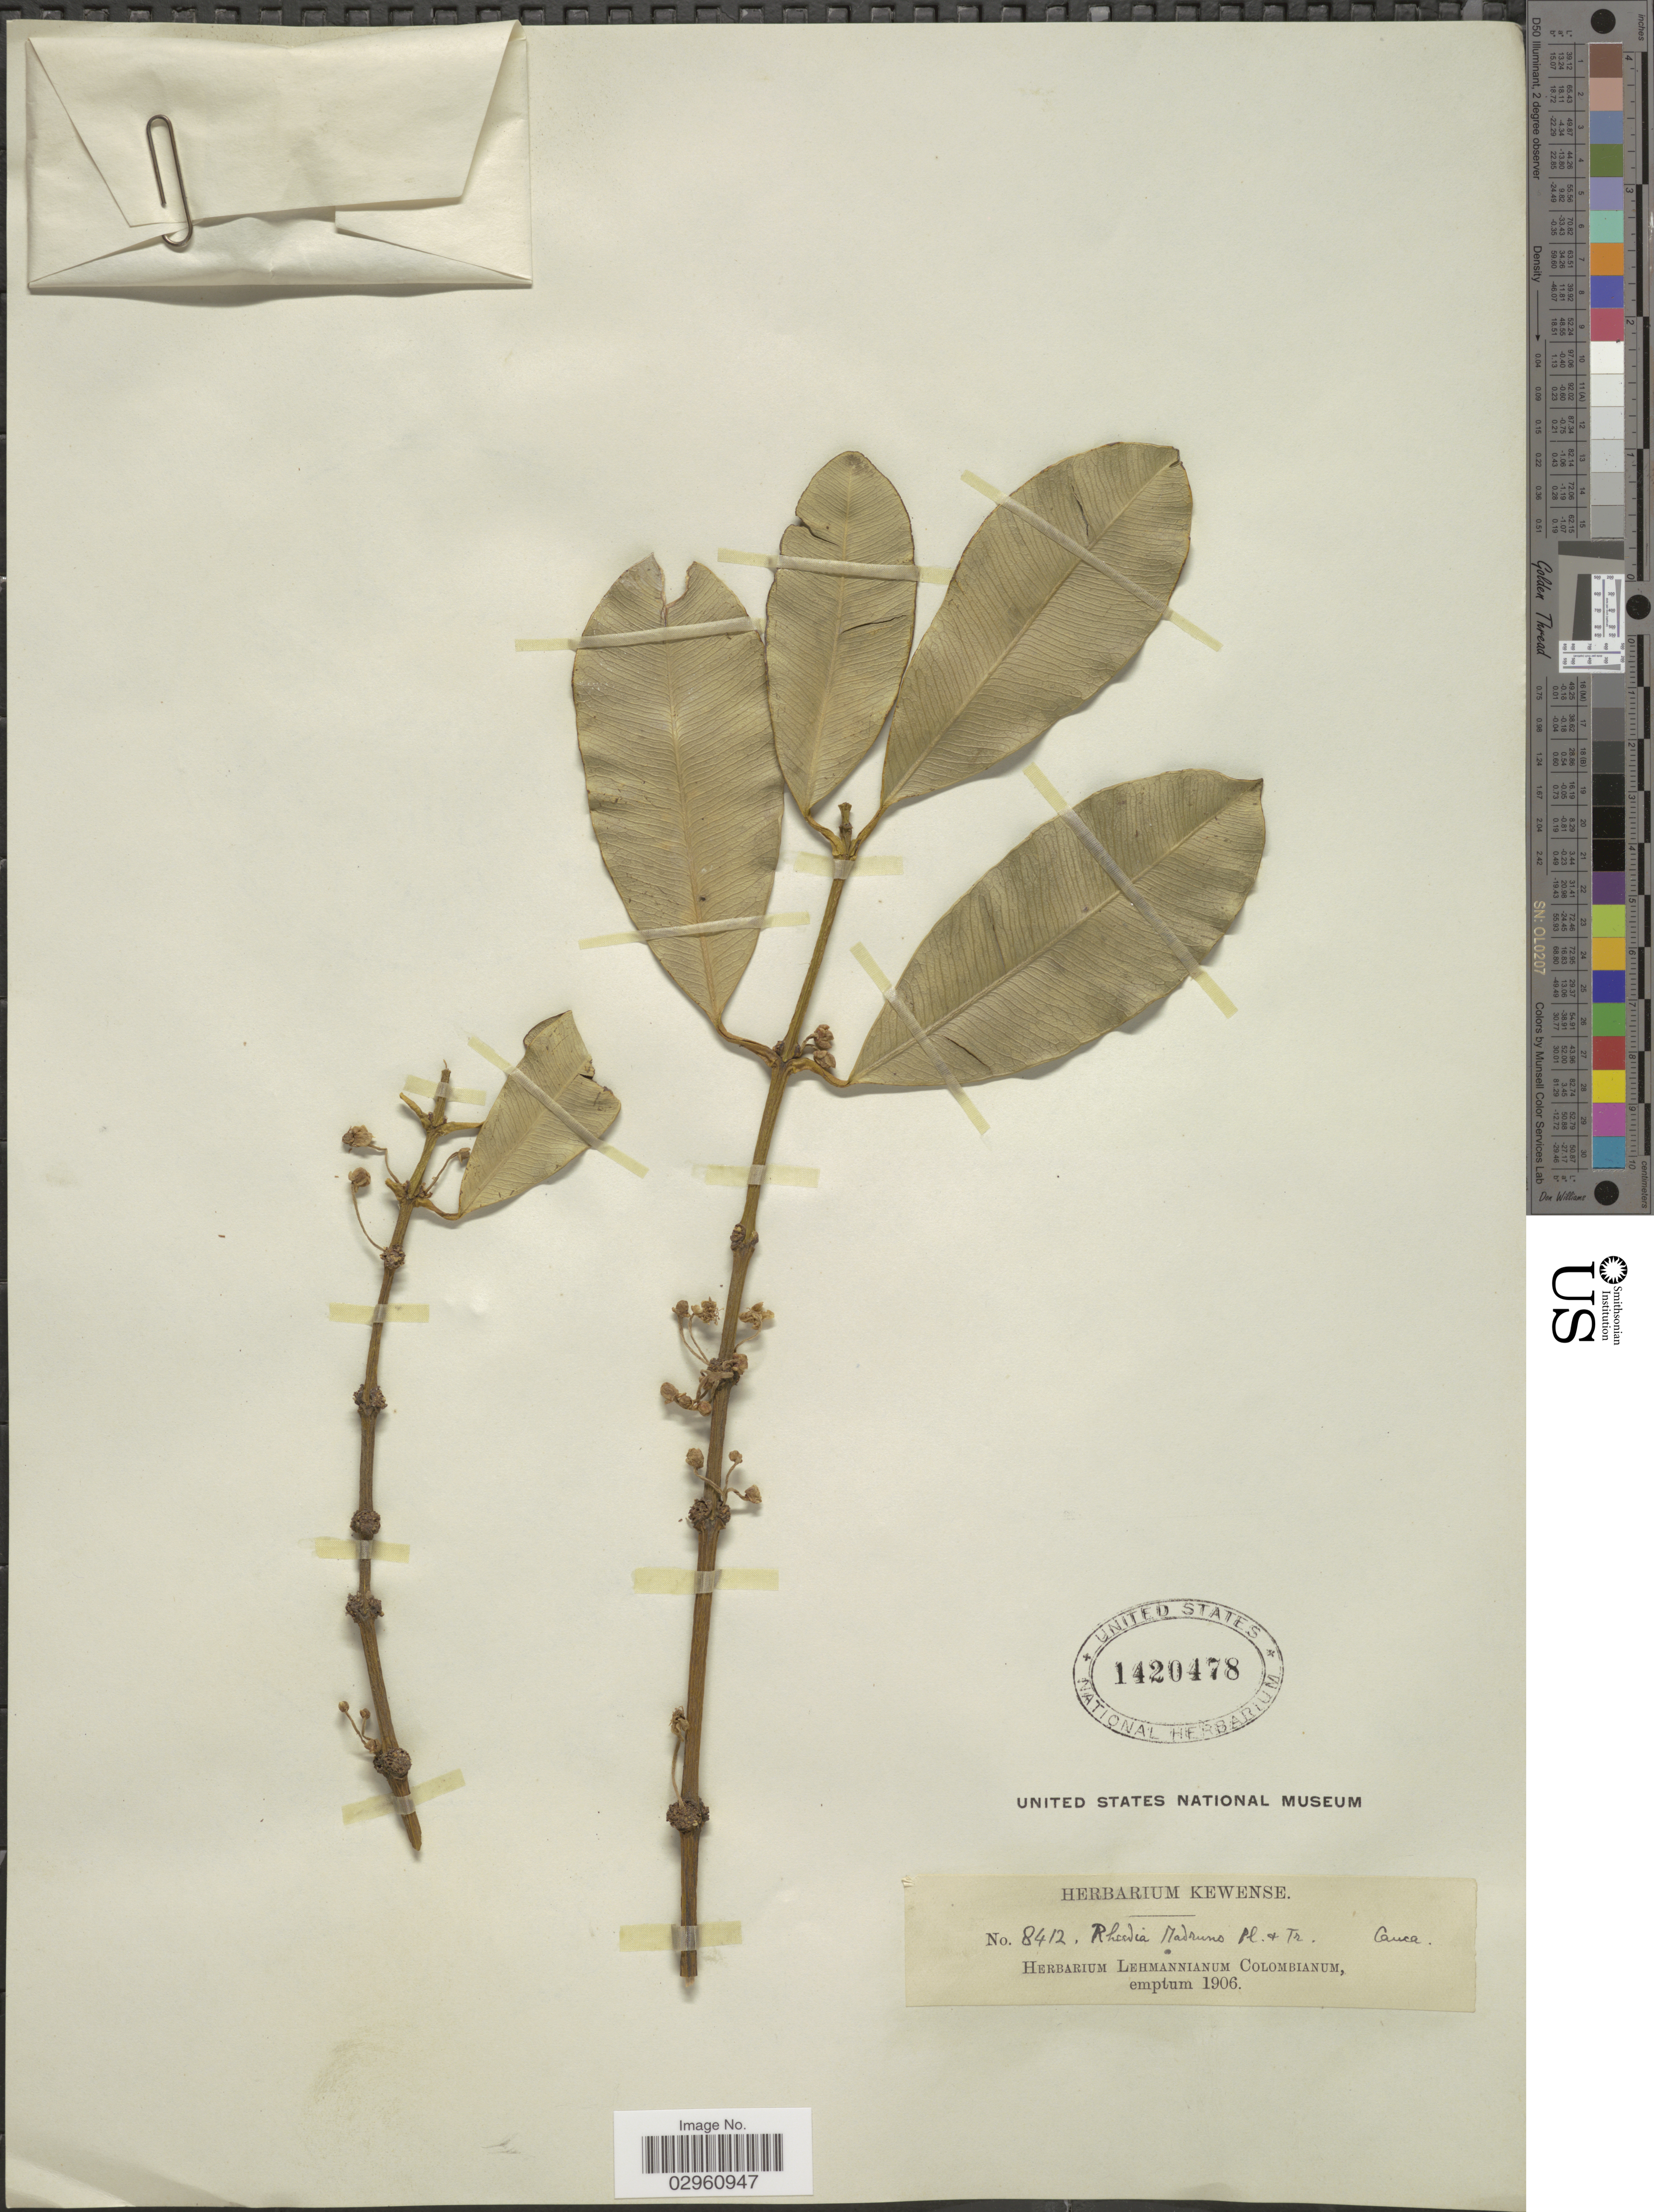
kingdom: Plantae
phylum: Tracheophyta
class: Magnoliopsida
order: Malpighiales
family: Clusiaceae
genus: Garcinia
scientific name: Garcinia madruno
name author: (Kunth) Hammel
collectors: ex herb. Lehmannianum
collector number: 8412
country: Colombia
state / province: Cauca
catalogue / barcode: US 1420478